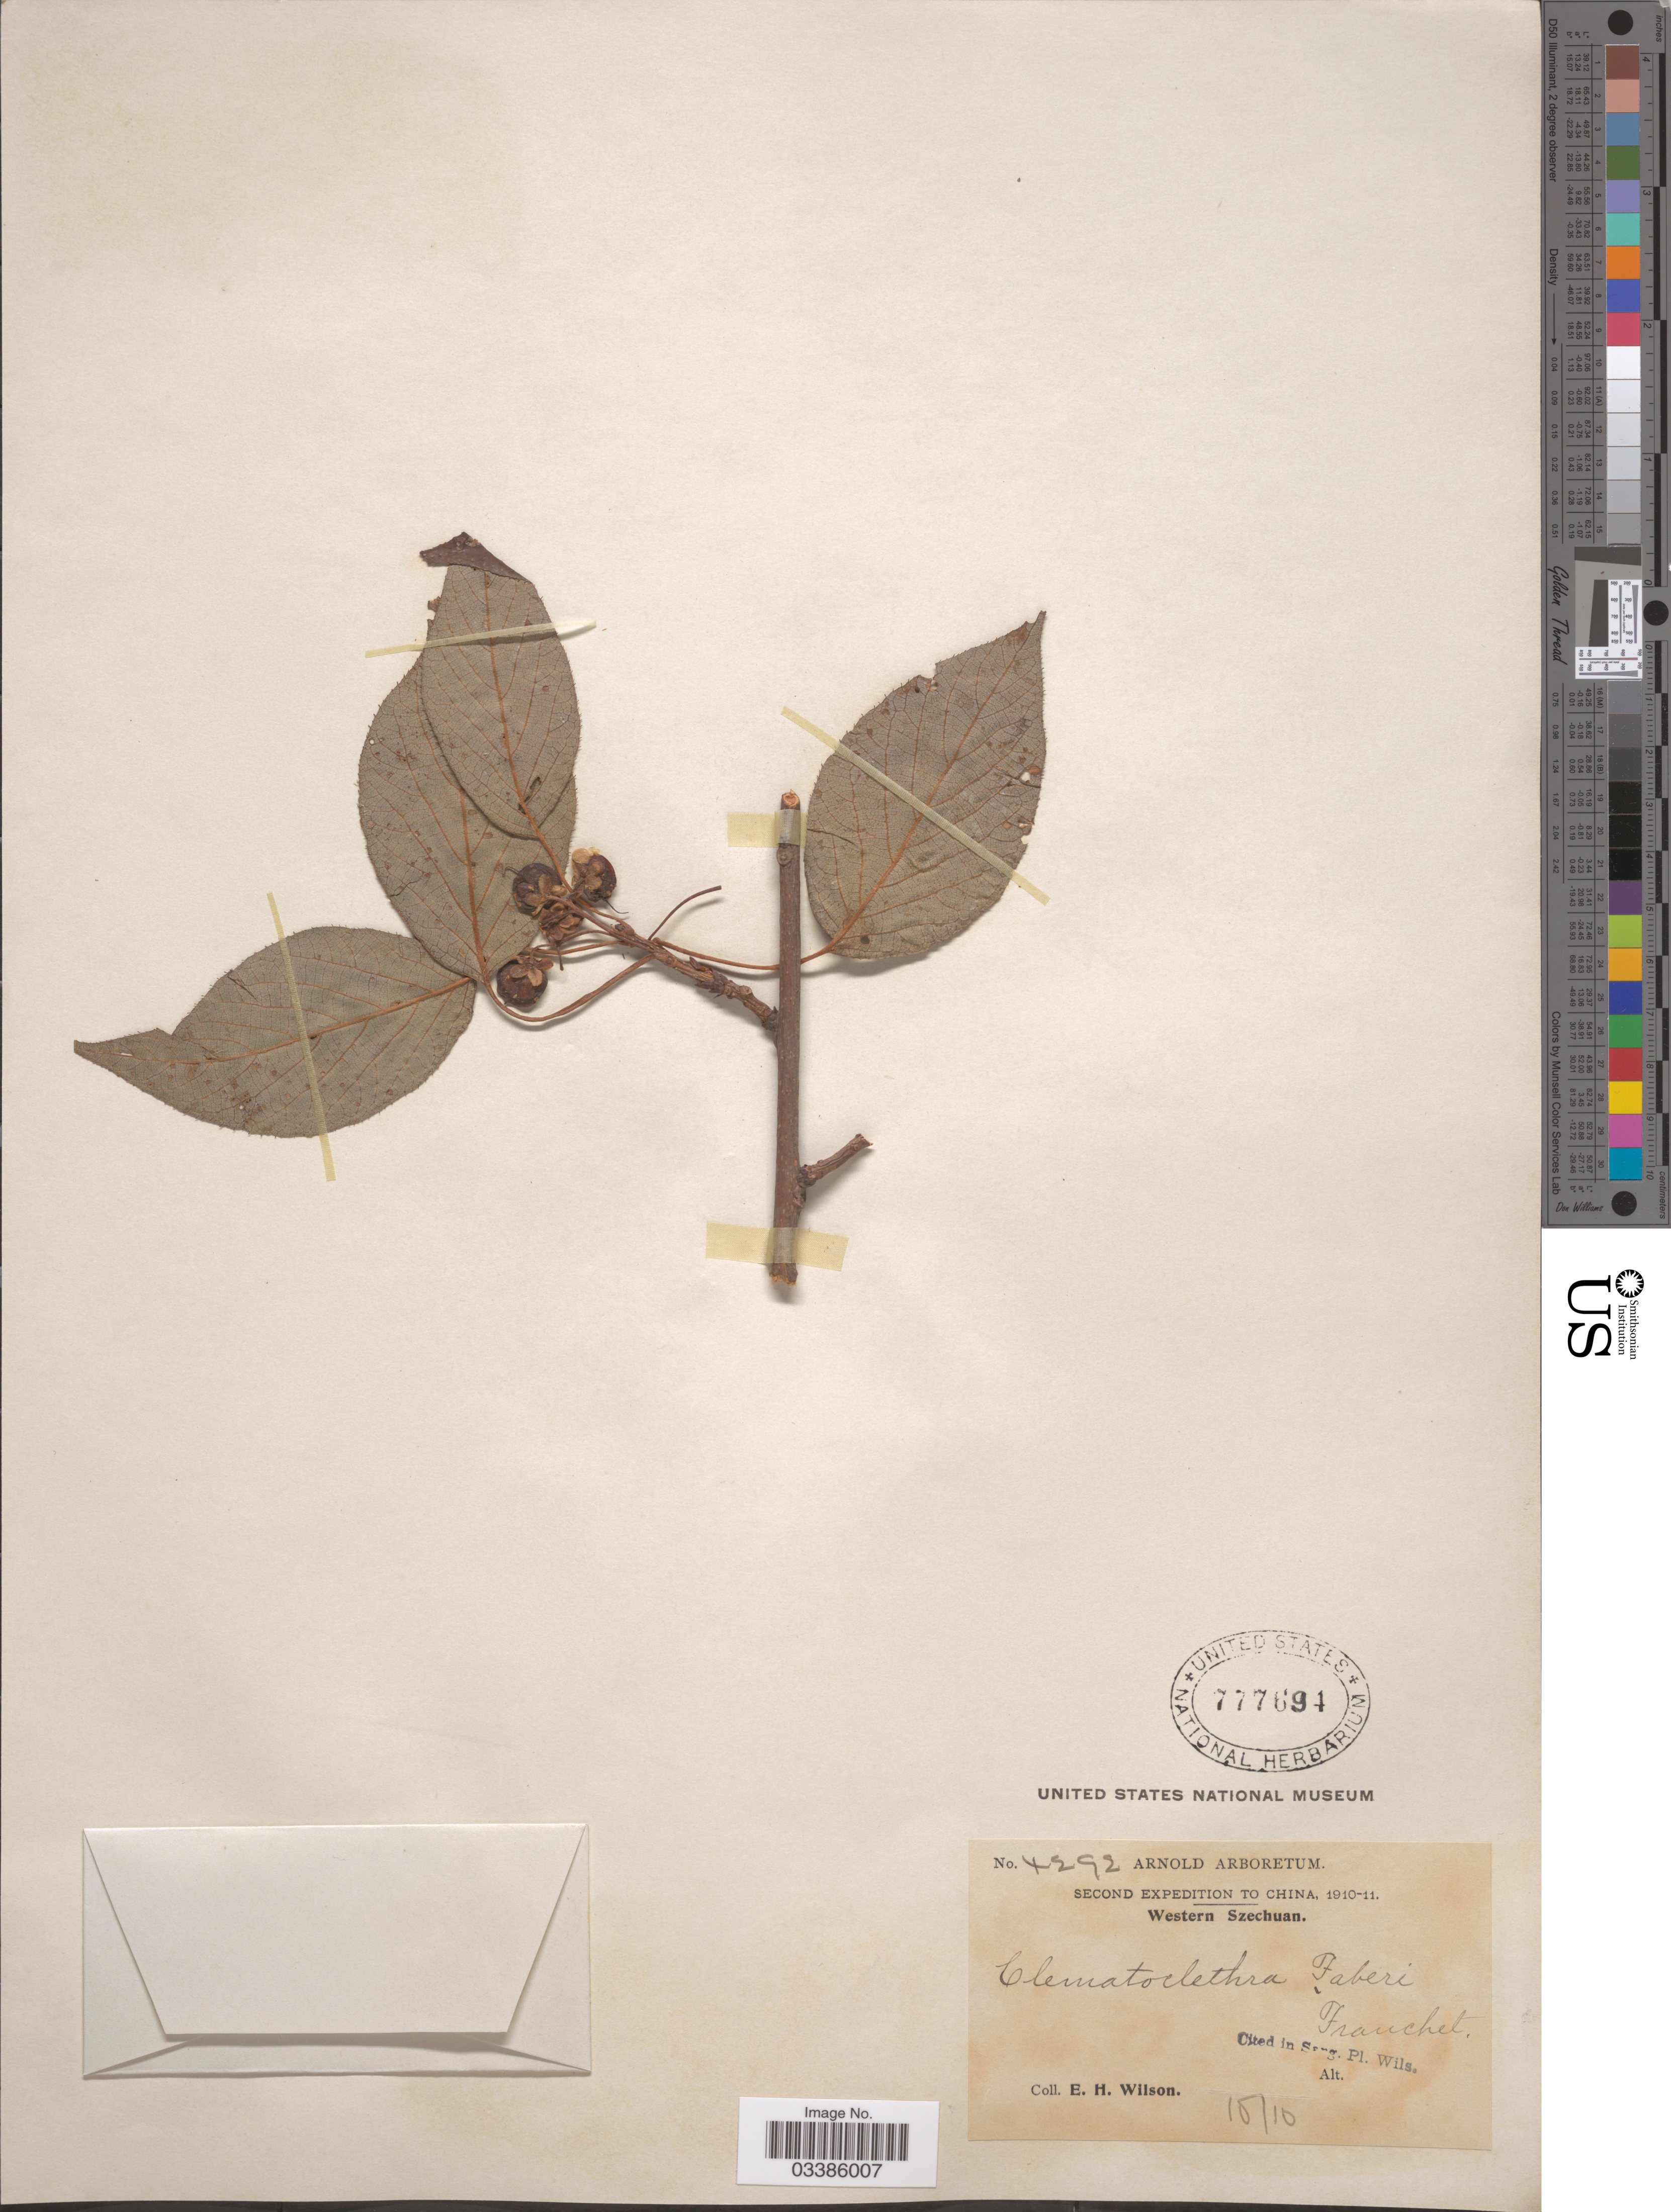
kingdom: Plantae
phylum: Tracheophyta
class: Magnoliopsida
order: Ericales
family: Actinidiaceae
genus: Clematoclethra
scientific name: Clematoclethra faberi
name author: Franch.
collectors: E. Wilson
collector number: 4292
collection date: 1910-10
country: China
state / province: Sichuan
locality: Western Szechuan.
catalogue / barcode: US 777694